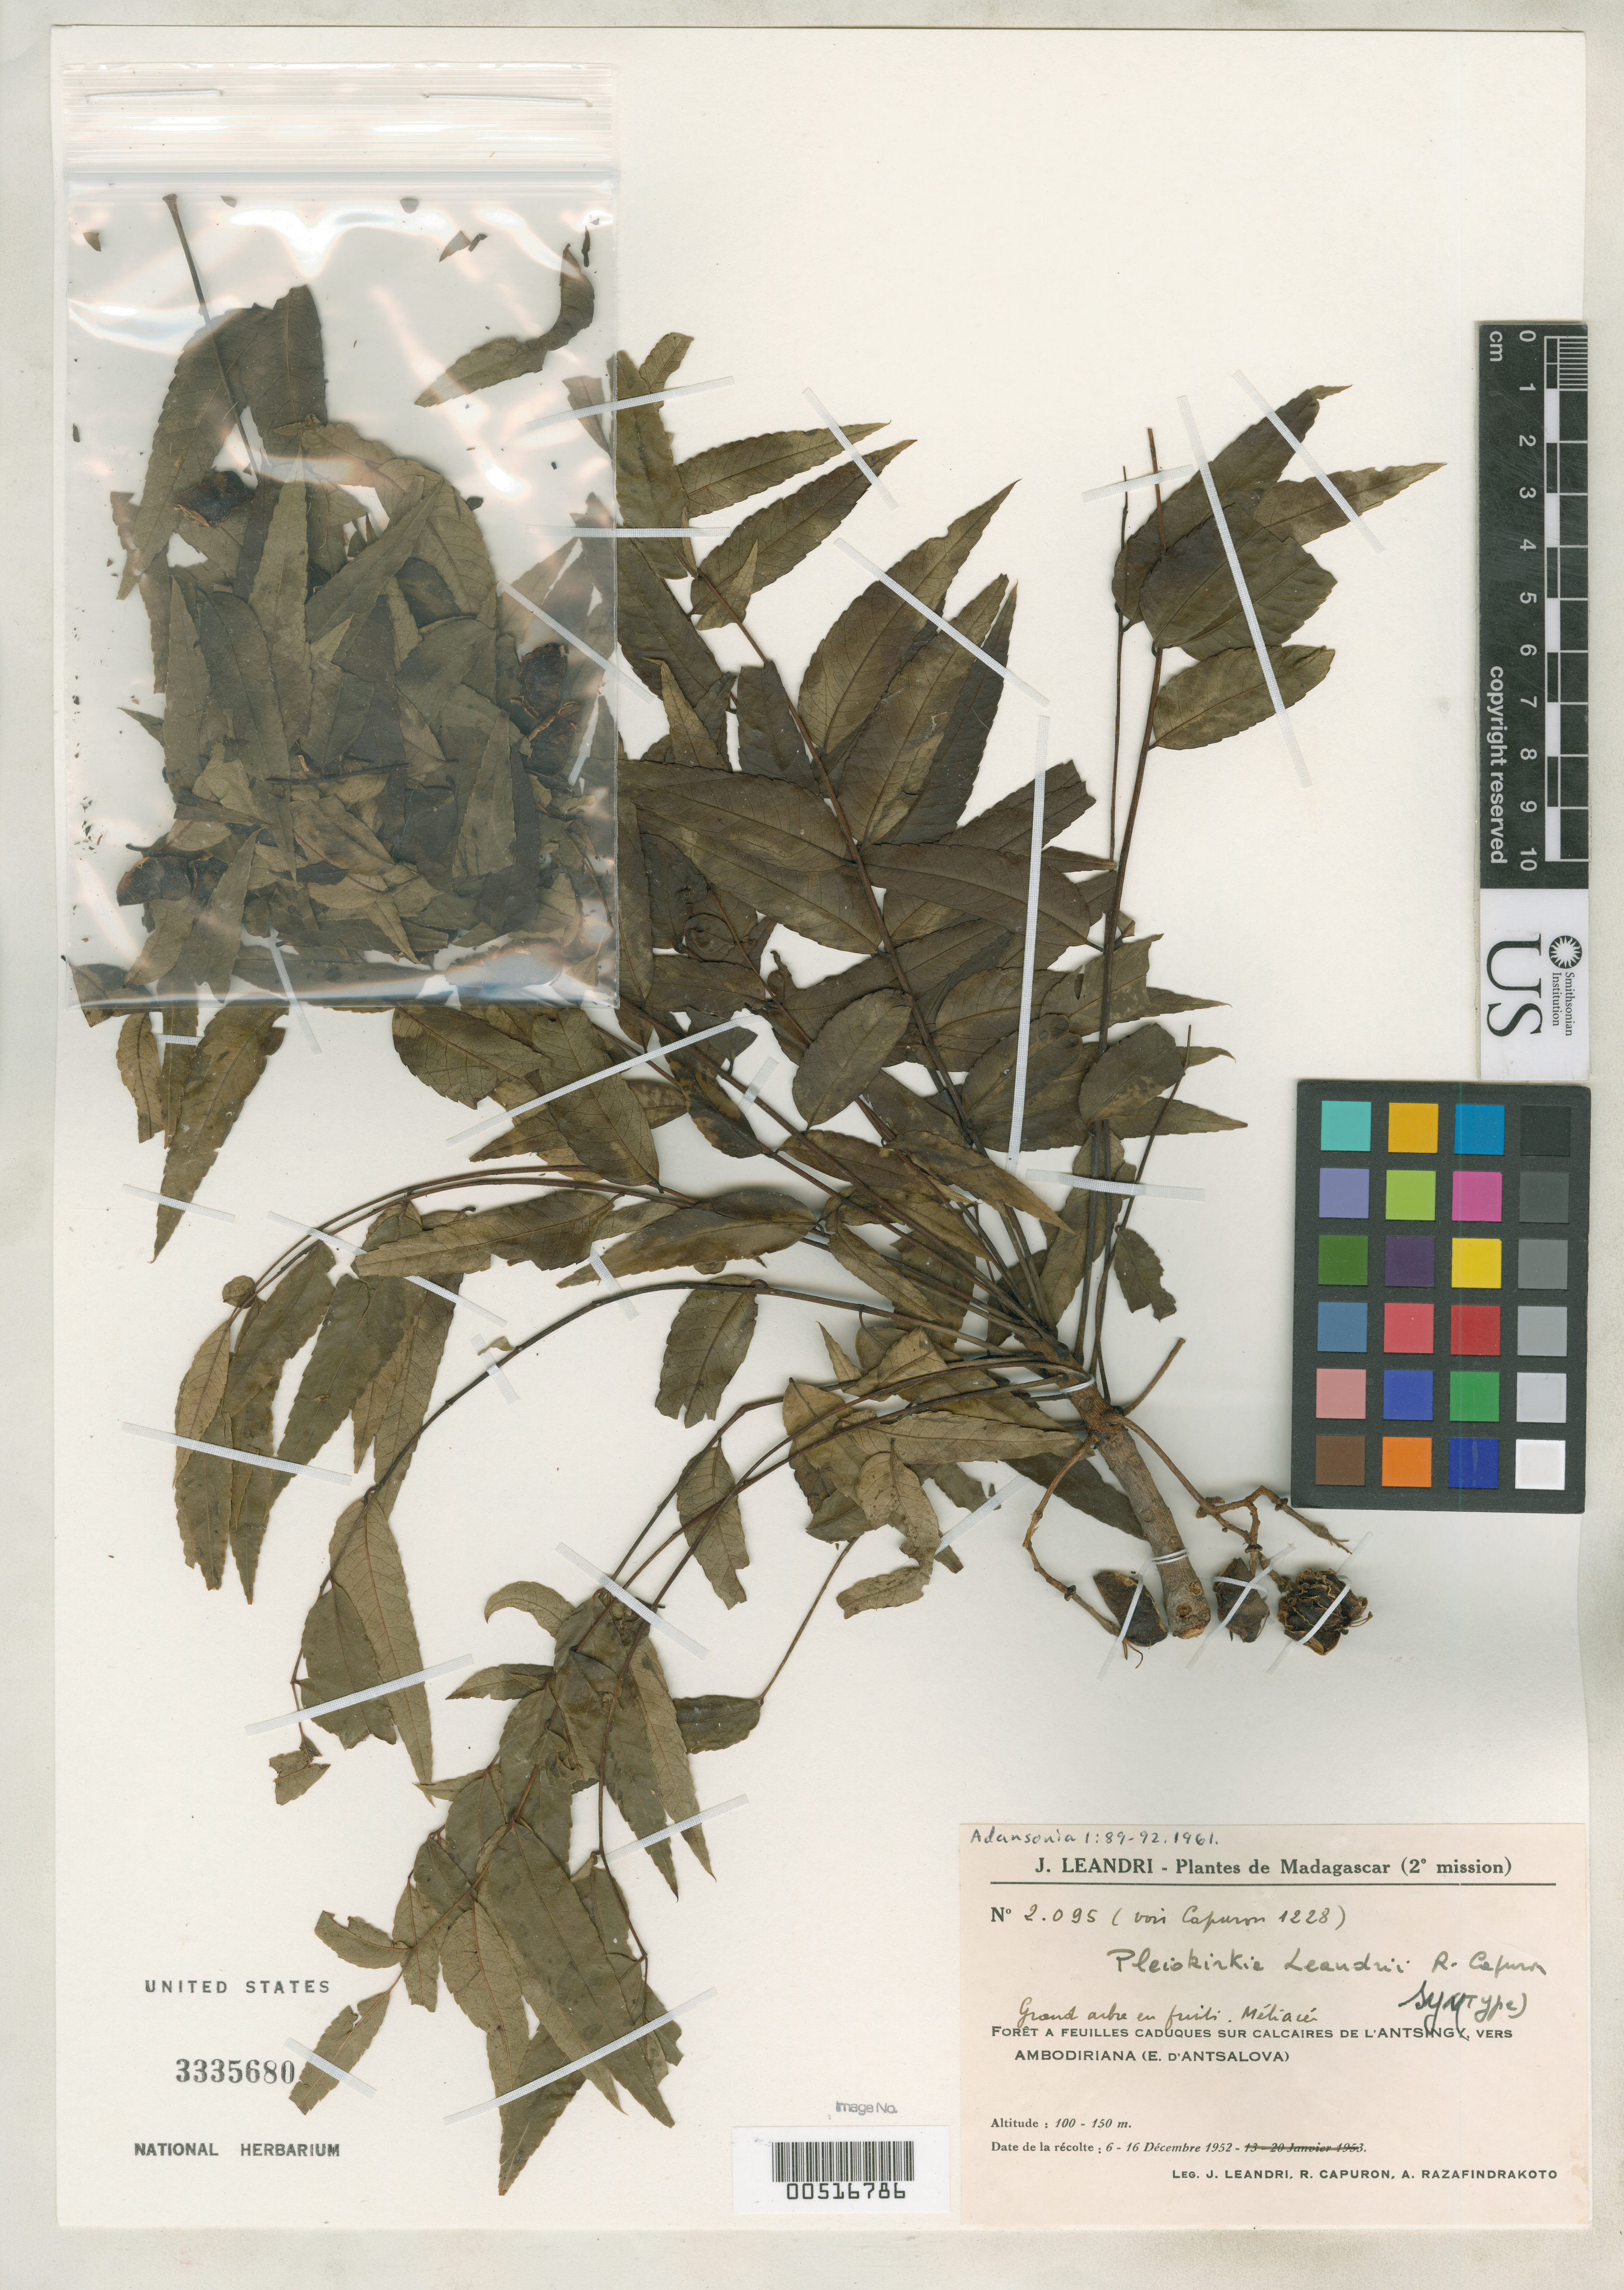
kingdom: Plantae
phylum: Tracheophyta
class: Magnoliopsida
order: Sapindales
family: Kirkiaceae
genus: Pleiokirkia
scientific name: Pleiokirkia leandrii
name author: Capuron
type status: Isotype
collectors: L. Leandri, R. P. Capuron & A. Razafindrakoto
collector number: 2095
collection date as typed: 06 Dec 1952 to 16 Dec 1952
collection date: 1952-12-06/1952-12-16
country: Madagascar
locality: Foret Afeuilles caduques Sur calcaires de L'antsingy, vers Ambodiriana, e. D'antsalova.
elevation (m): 100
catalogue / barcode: US 3335680